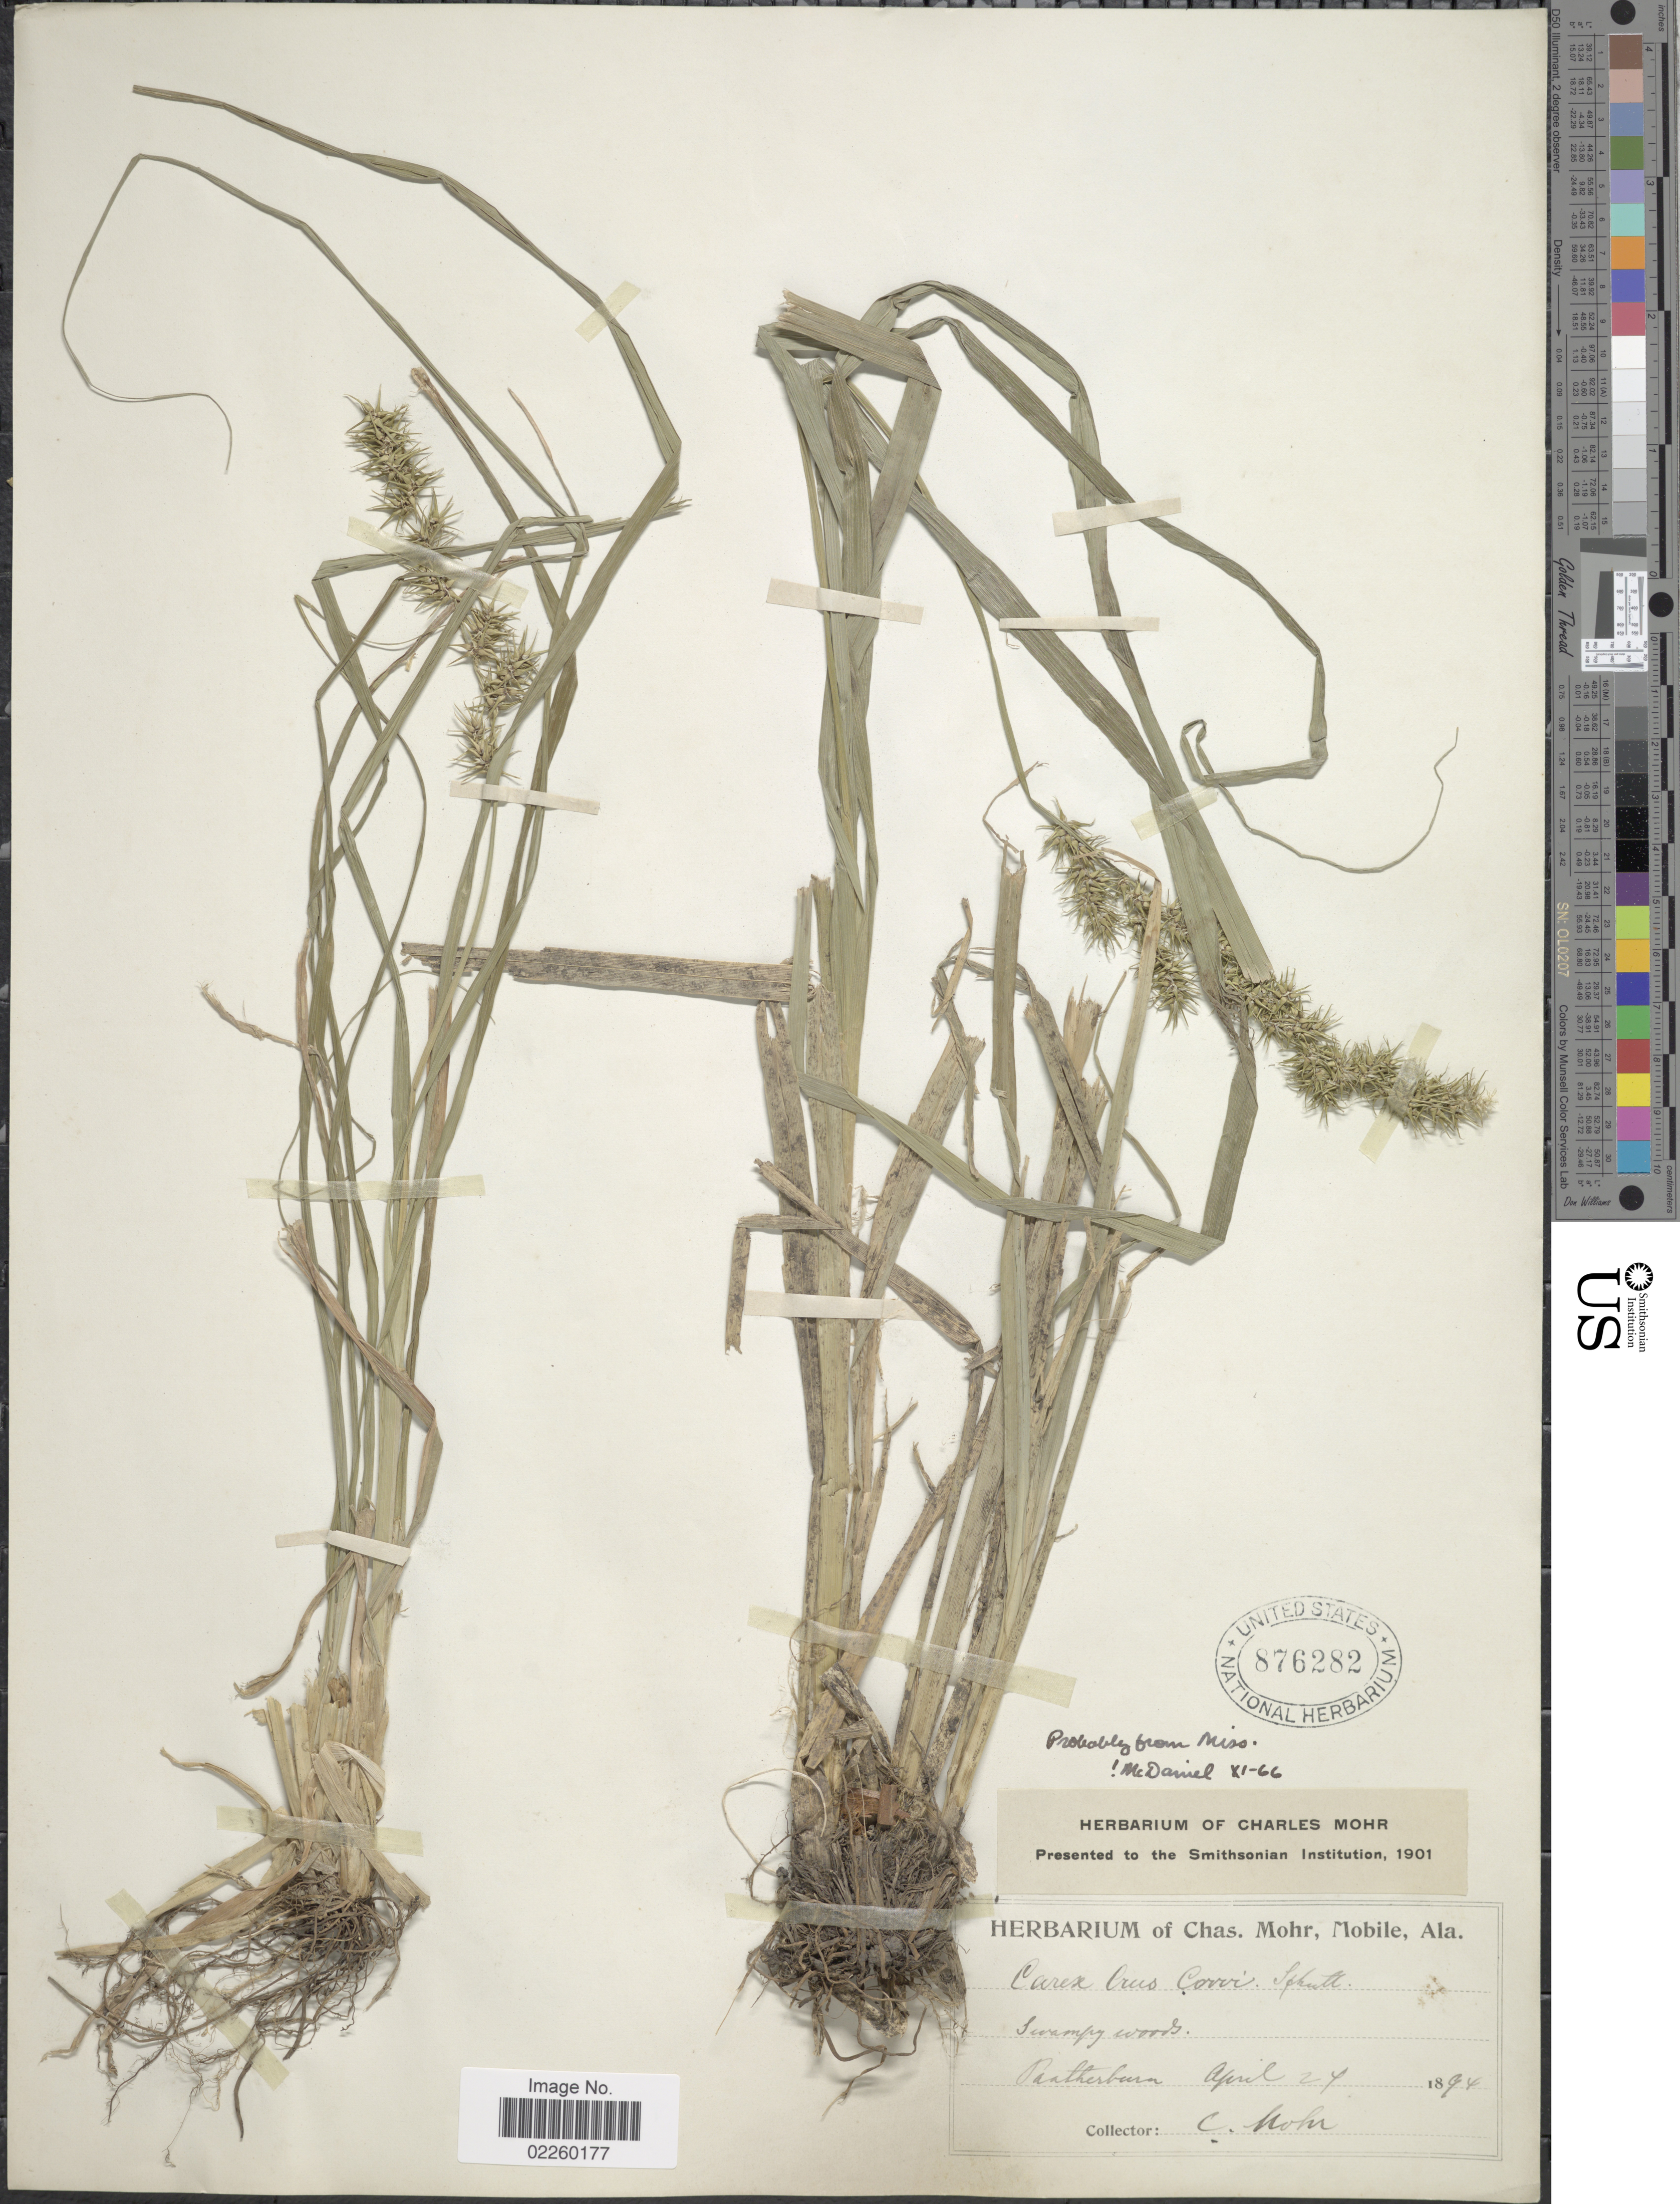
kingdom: Plantae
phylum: Tracheophyta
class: Liliopsida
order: Poales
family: Cyperaceae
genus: Carex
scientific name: Carex crus-corvi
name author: Shuttlew. ex Kunze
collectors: Mohr, C. T. (herbarium)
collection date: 1894-04-27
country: United States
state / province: Mississippi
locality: Panthers Burn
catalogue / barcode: US 876282